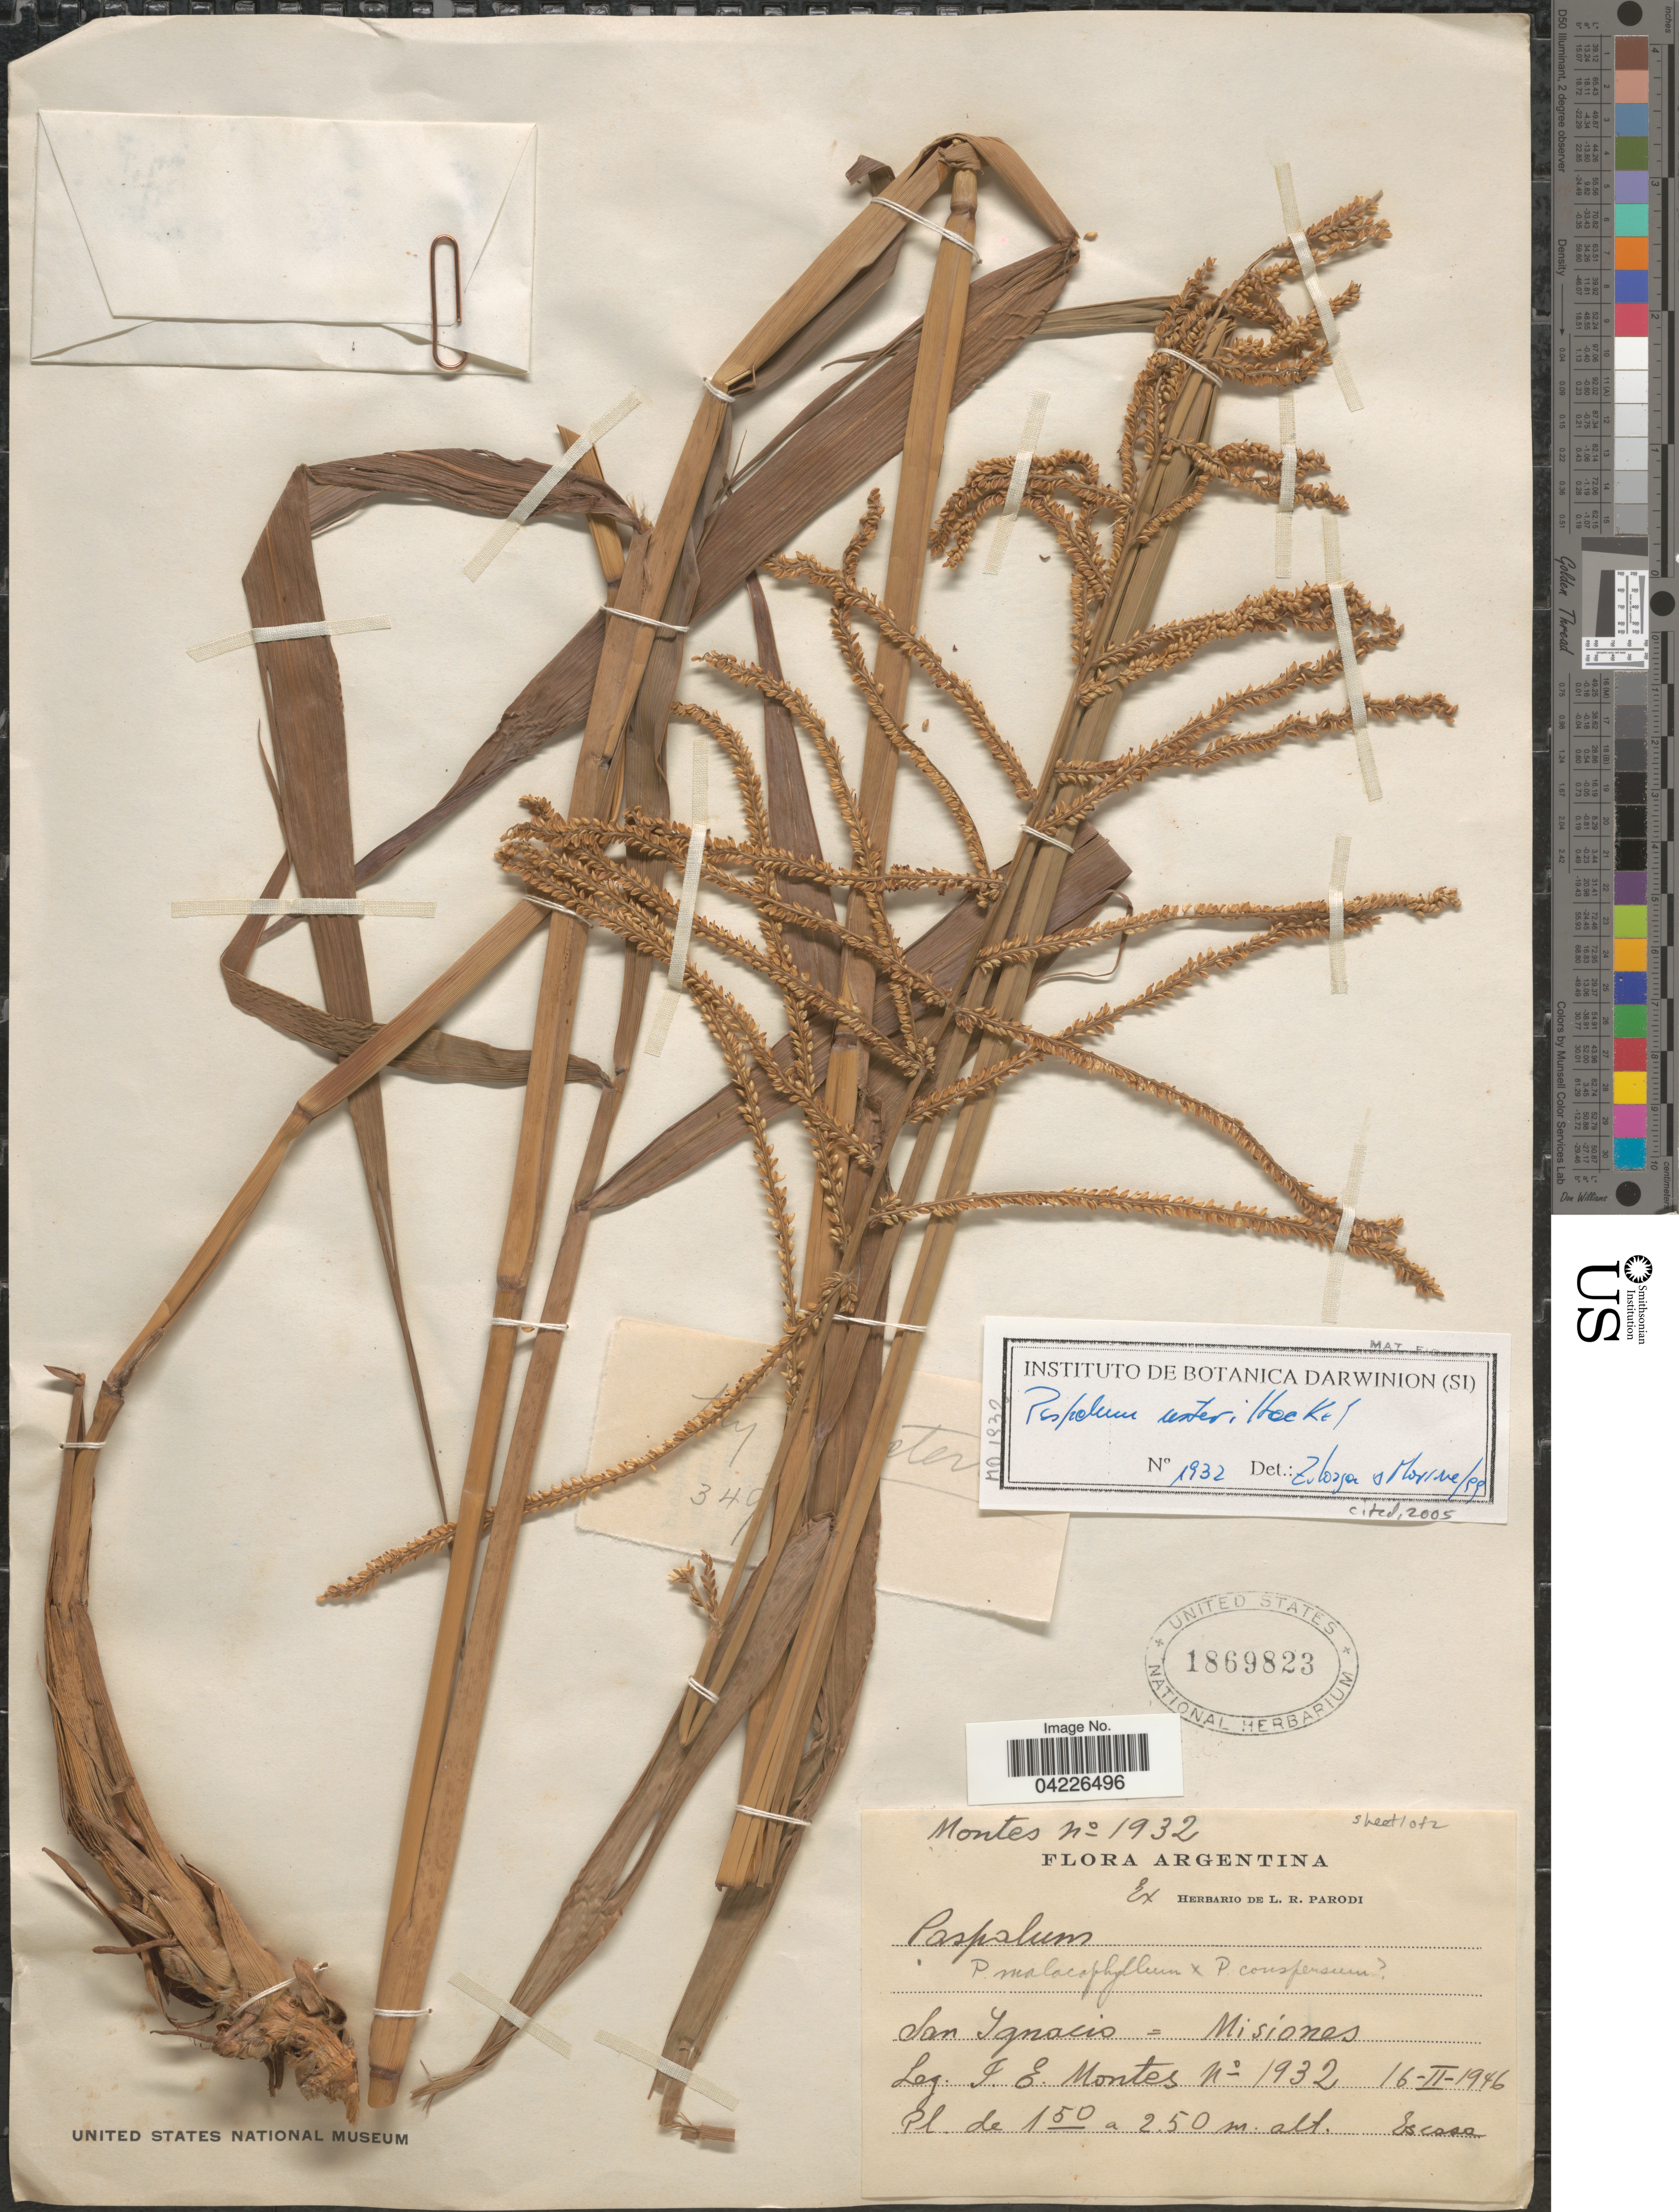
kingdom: Plantae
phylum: Tracheophyta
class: Liliopsida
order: Poales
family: Poaceae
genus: Paspalum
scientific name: Paspalum usteri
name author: Hack.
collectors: J. E. Montes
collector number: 1932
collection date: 1946-02-16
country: Argentina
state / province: Misiones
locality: San Ignacio.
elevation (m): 150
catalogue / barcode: US 1869823